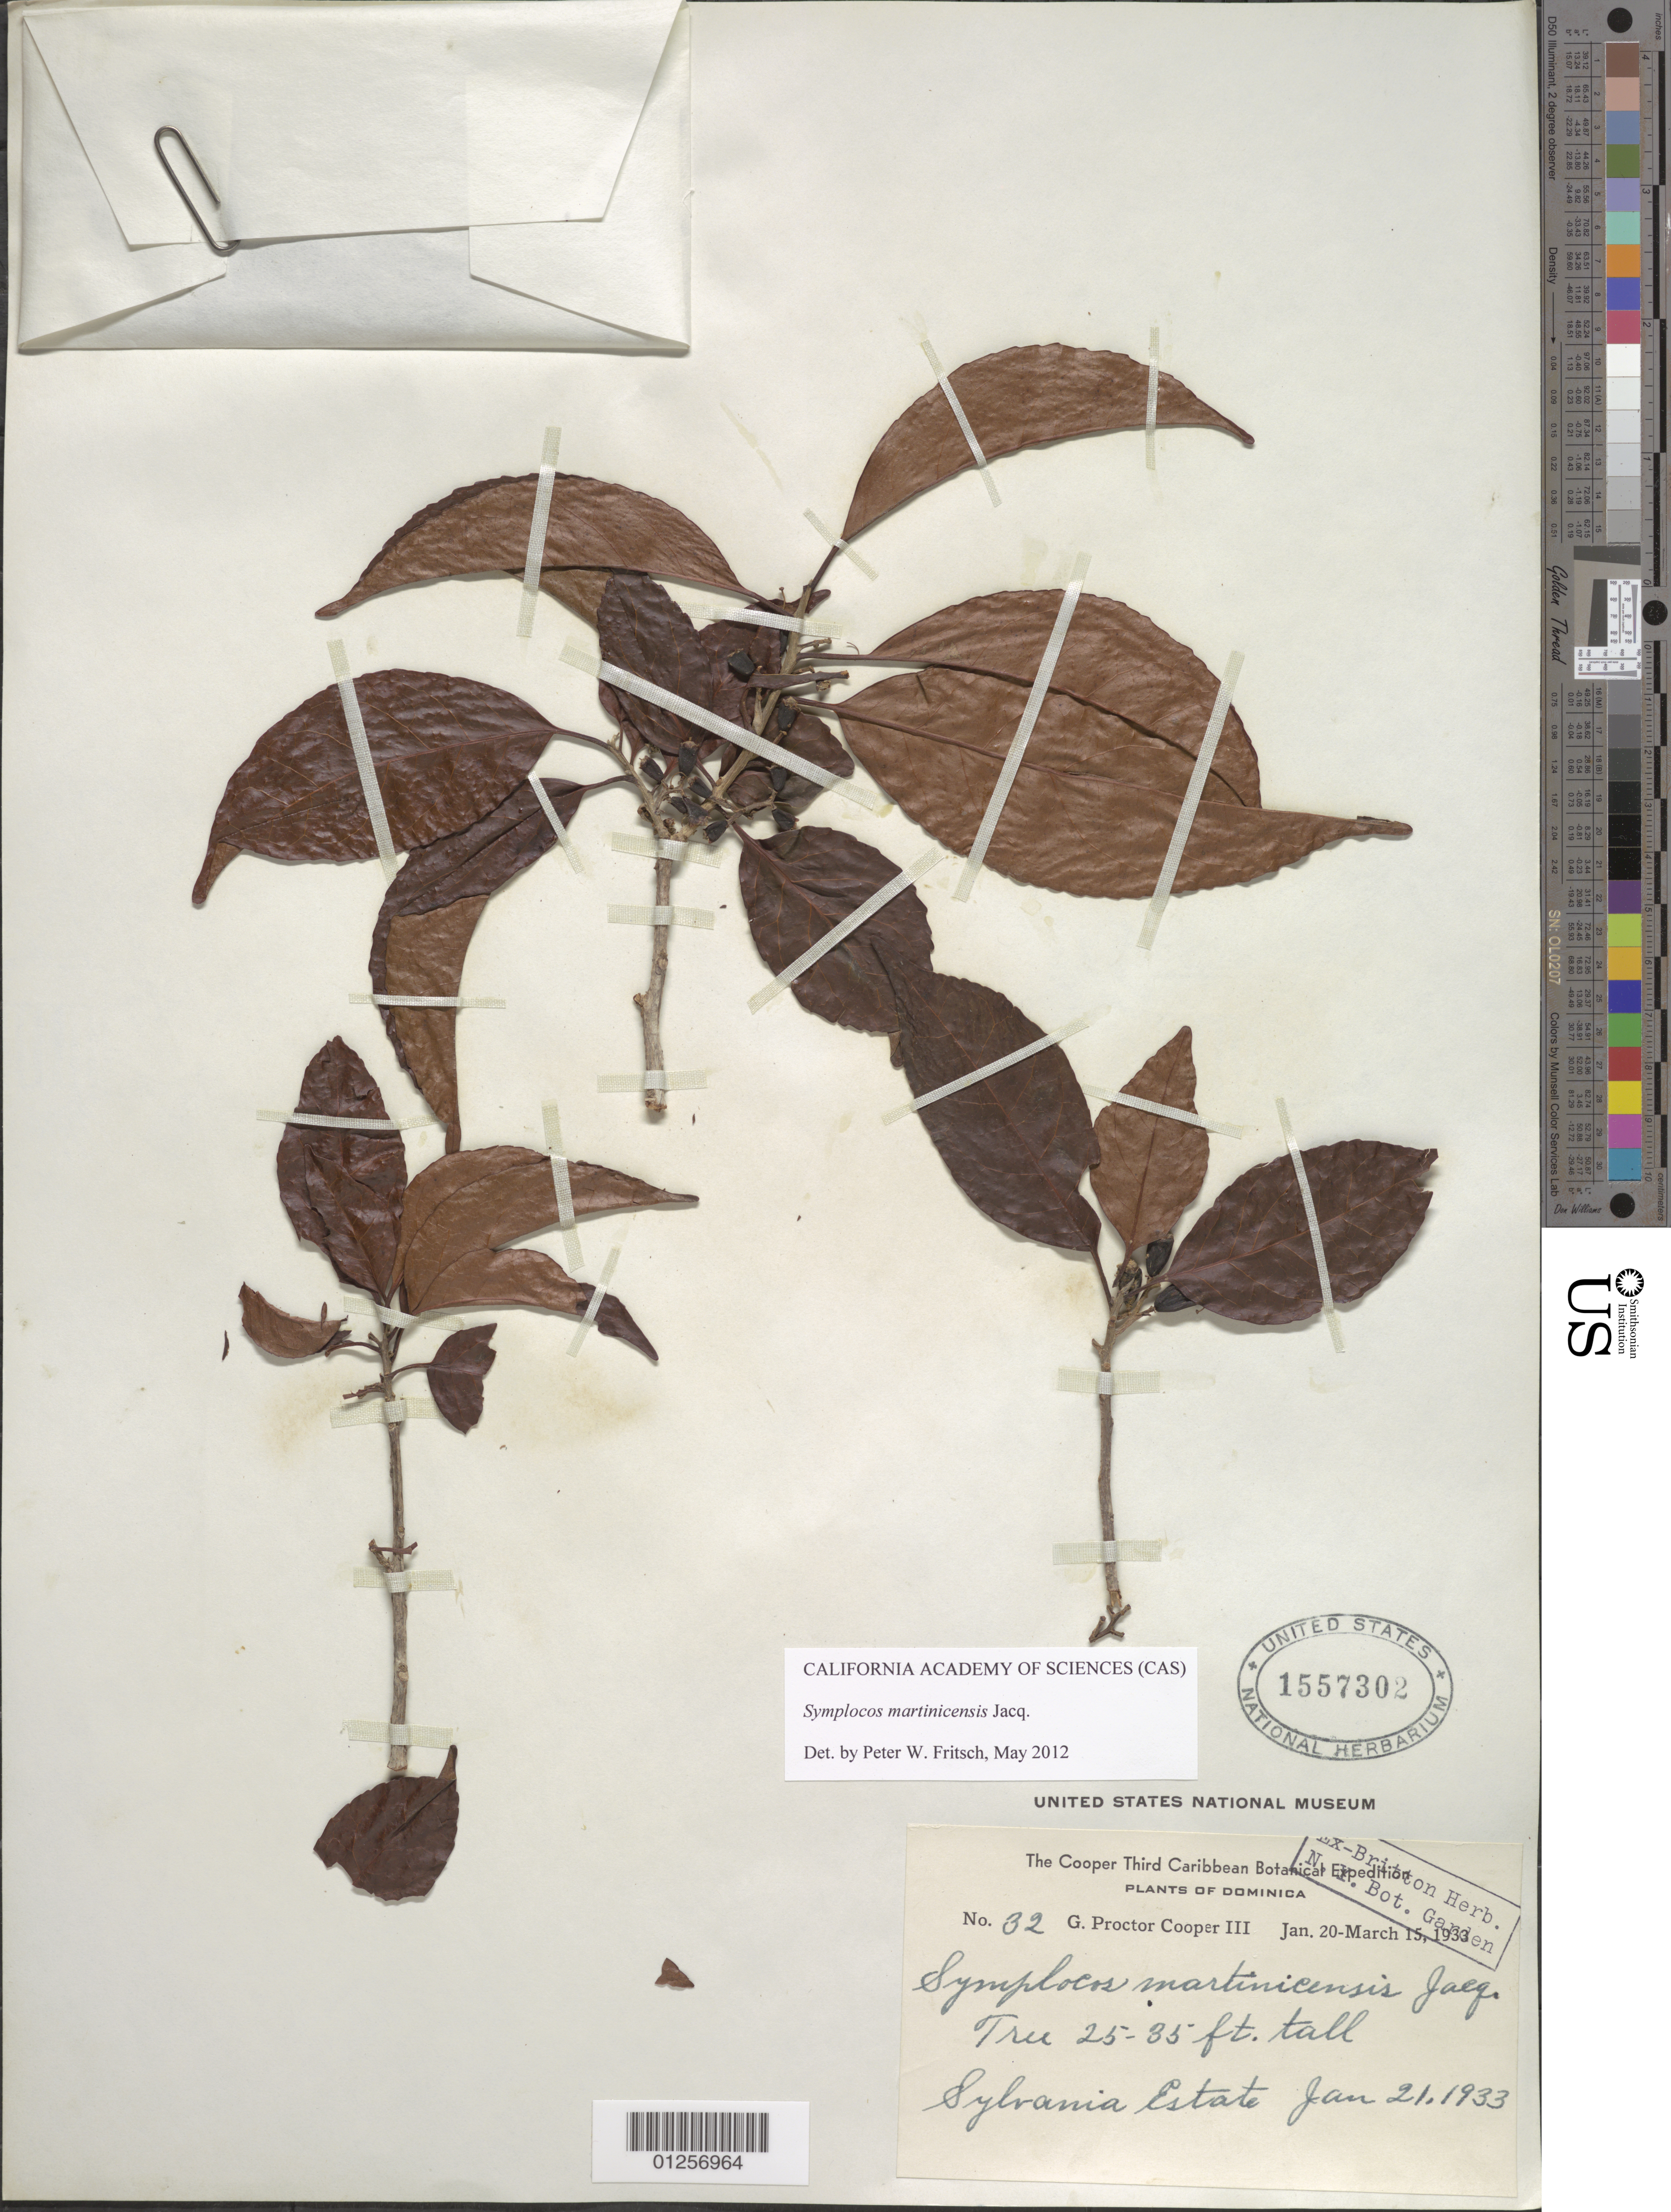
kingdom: Plantae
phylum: Tracheophyta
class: Magnoliopsida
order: Ericales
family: Symplocaceae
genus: Symplocos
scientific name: Symplocos martinicensis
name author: Jacq.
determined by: Fritsch, Peter W.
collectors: G. Cooper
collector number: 32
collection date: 1933-06-21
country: Dominica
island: Dominica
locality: Sylvania Estate.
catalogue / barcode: US 1557302